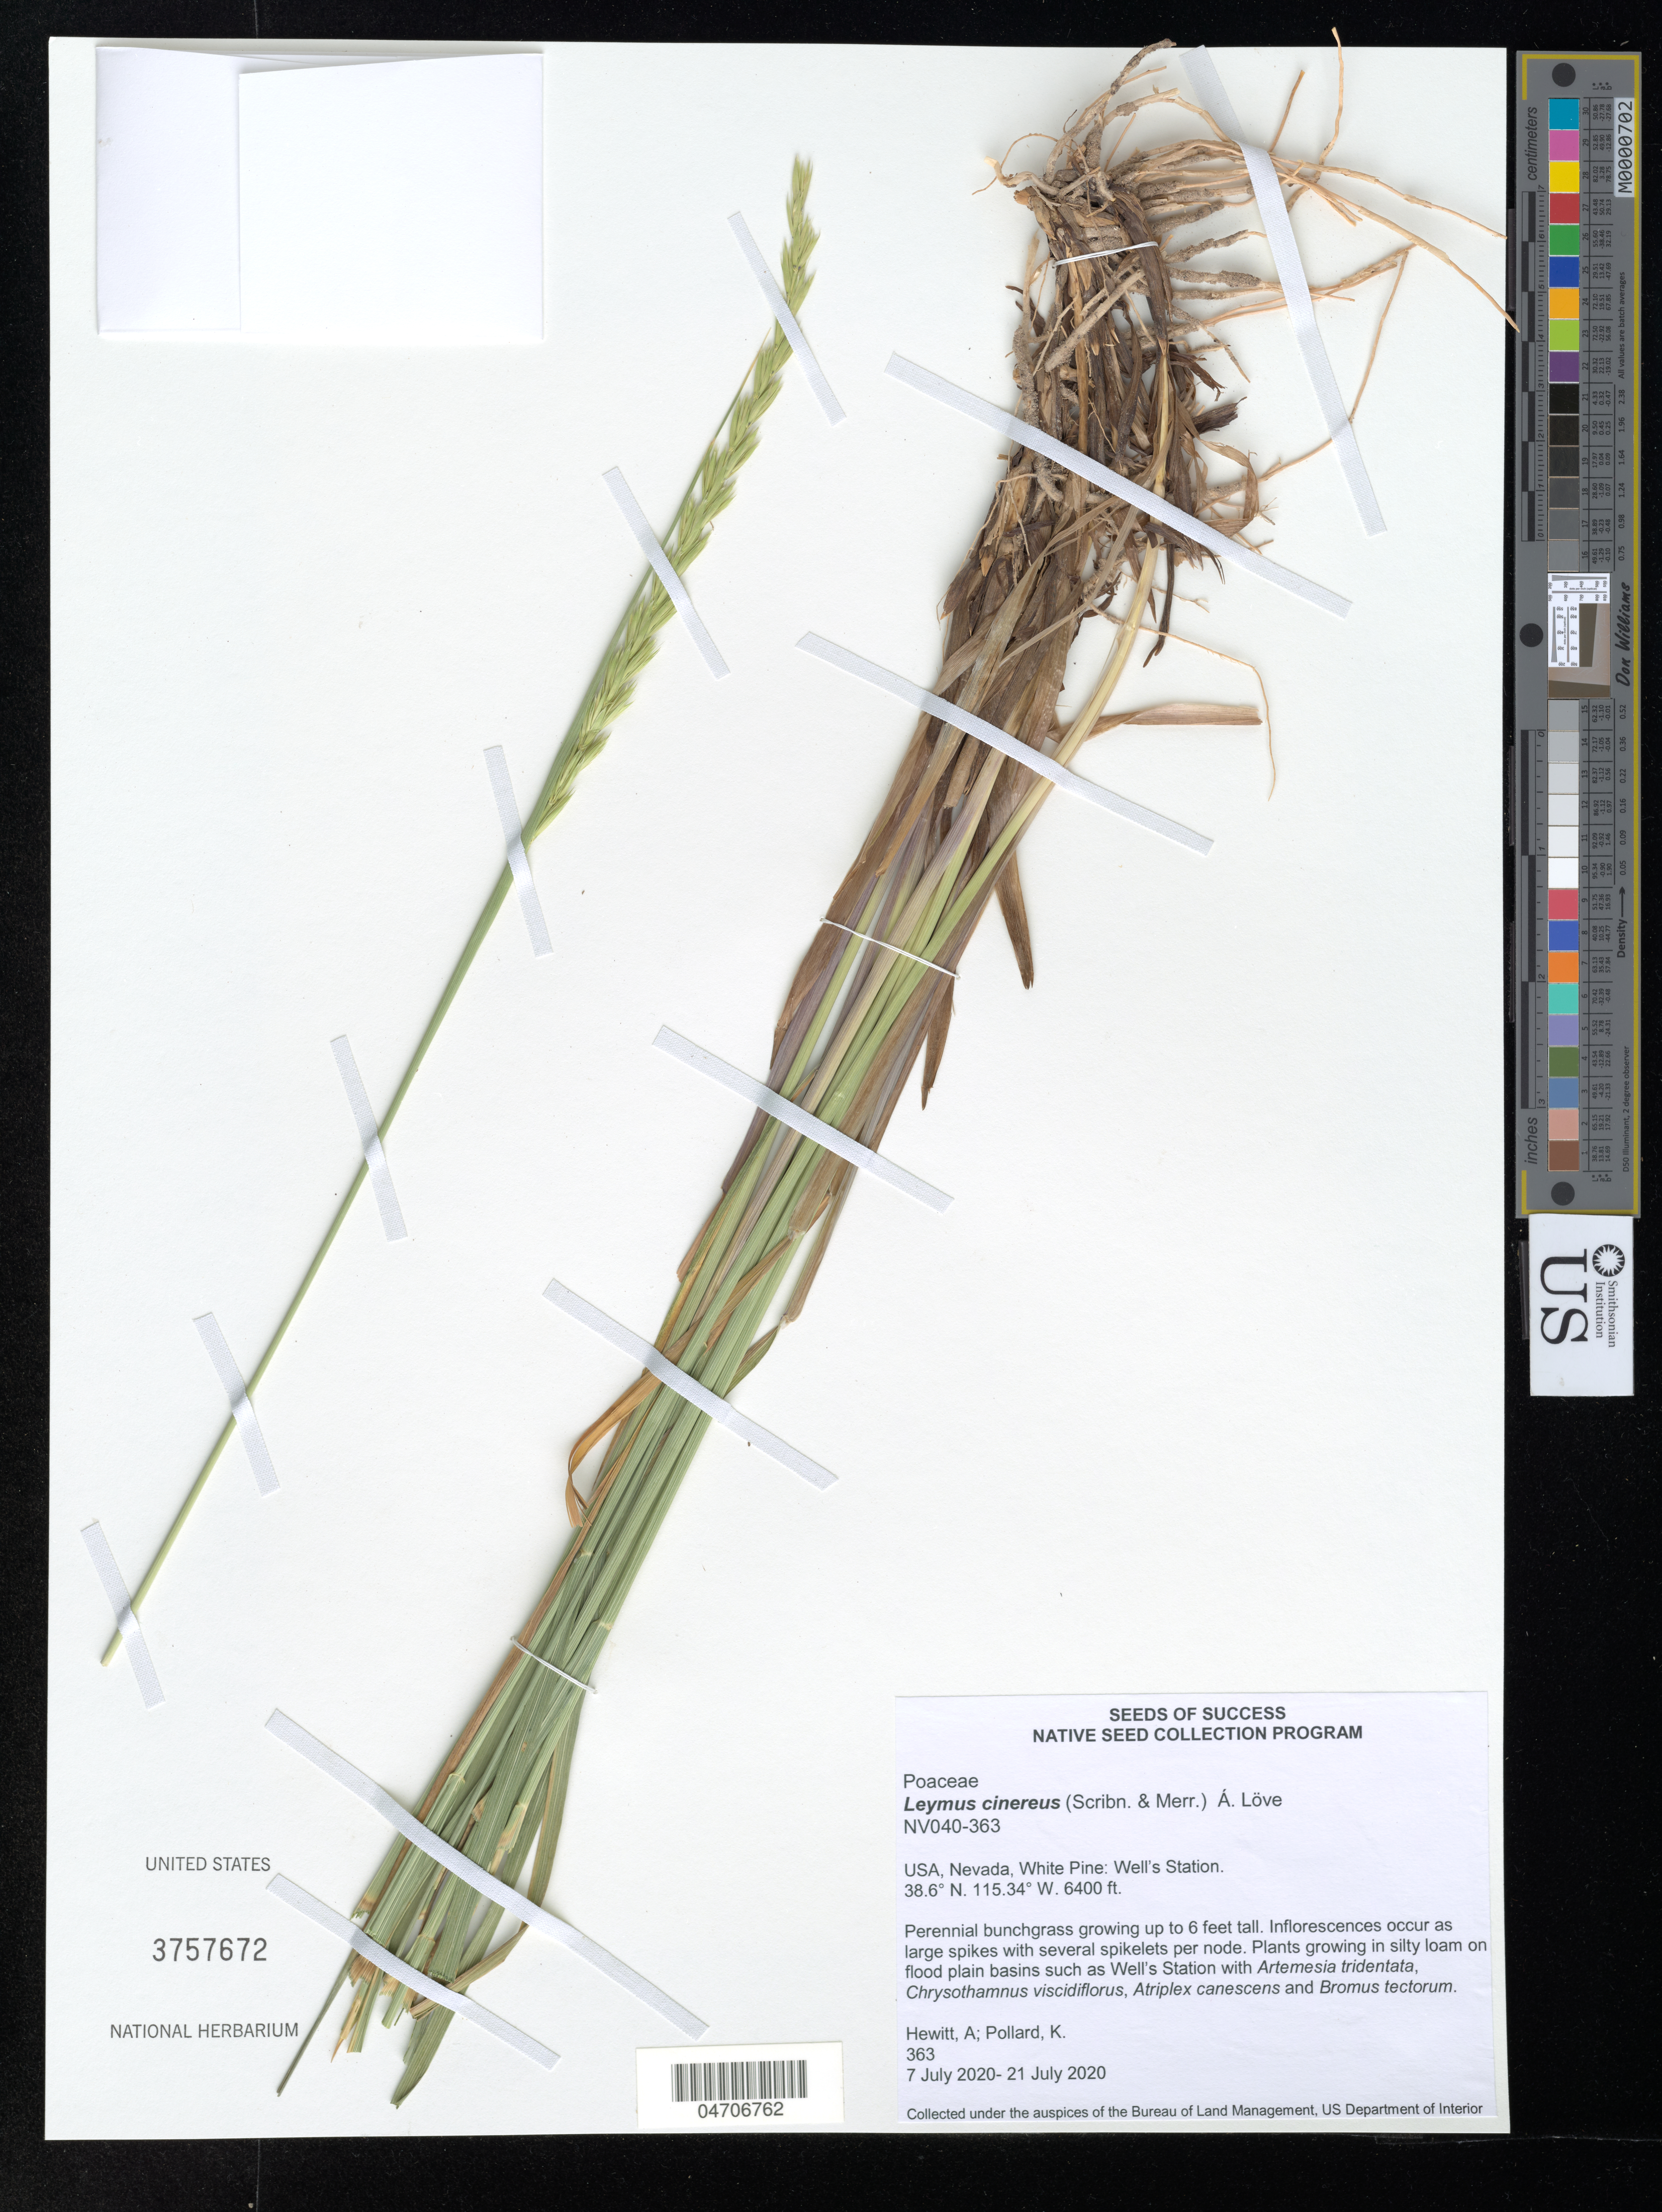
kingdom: Plantae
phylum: Tracheophyta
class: Liliopsida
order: Poales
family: Poaceae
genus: Leymus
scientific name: Leymus cinereus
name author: (Scribn. & Merr.) Á. Löve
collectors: A. Hewitt & C. Mendonça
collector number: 363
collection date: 2020-07-07/2020-07-21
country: United States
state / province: Nevada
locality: White Pine: Well's Station.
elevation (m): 1951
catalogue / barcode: US 3757672